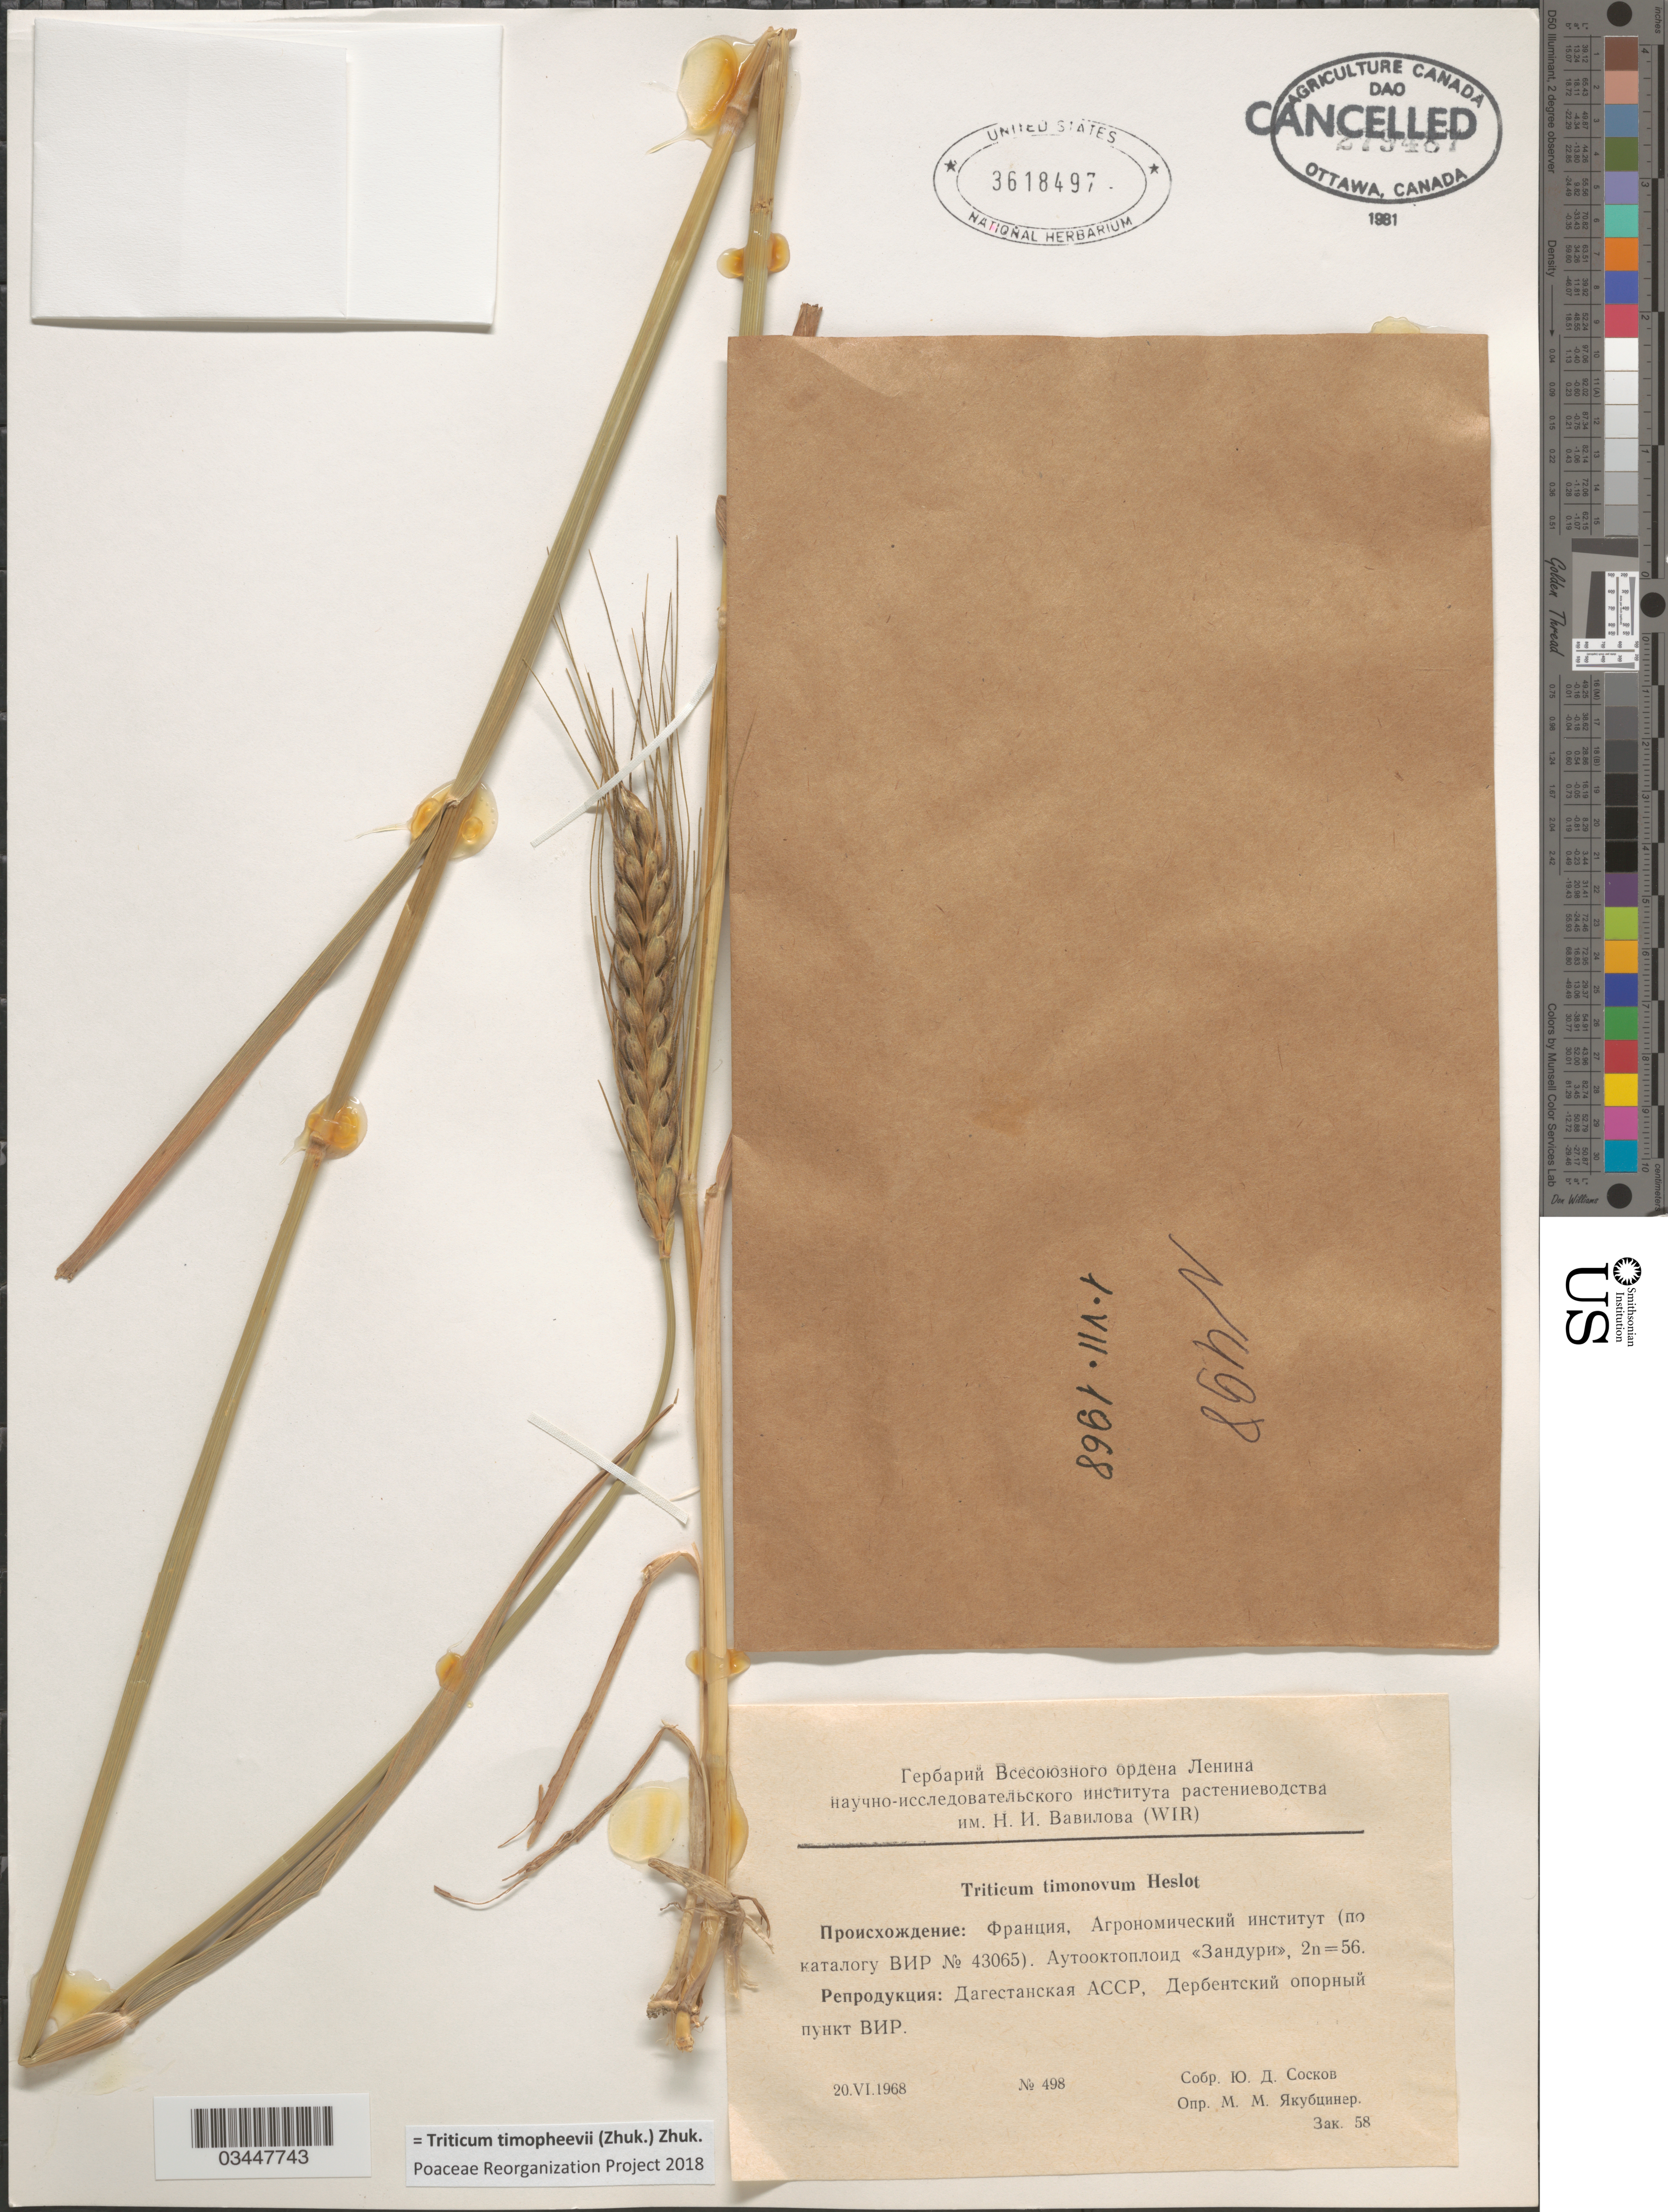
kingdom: Plantae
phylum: Tracheophyta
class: Liliopsida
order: Poales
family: Poaceae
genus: Triticum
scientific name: Triticum timopheevii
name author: (Zhuk.) Zhuk.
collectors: U. Soskov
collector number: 498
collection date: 1968-06-20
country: Russian Federation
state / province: Dagestan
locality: Derbent. Cultivated plant from France.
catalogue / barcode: US 3618497